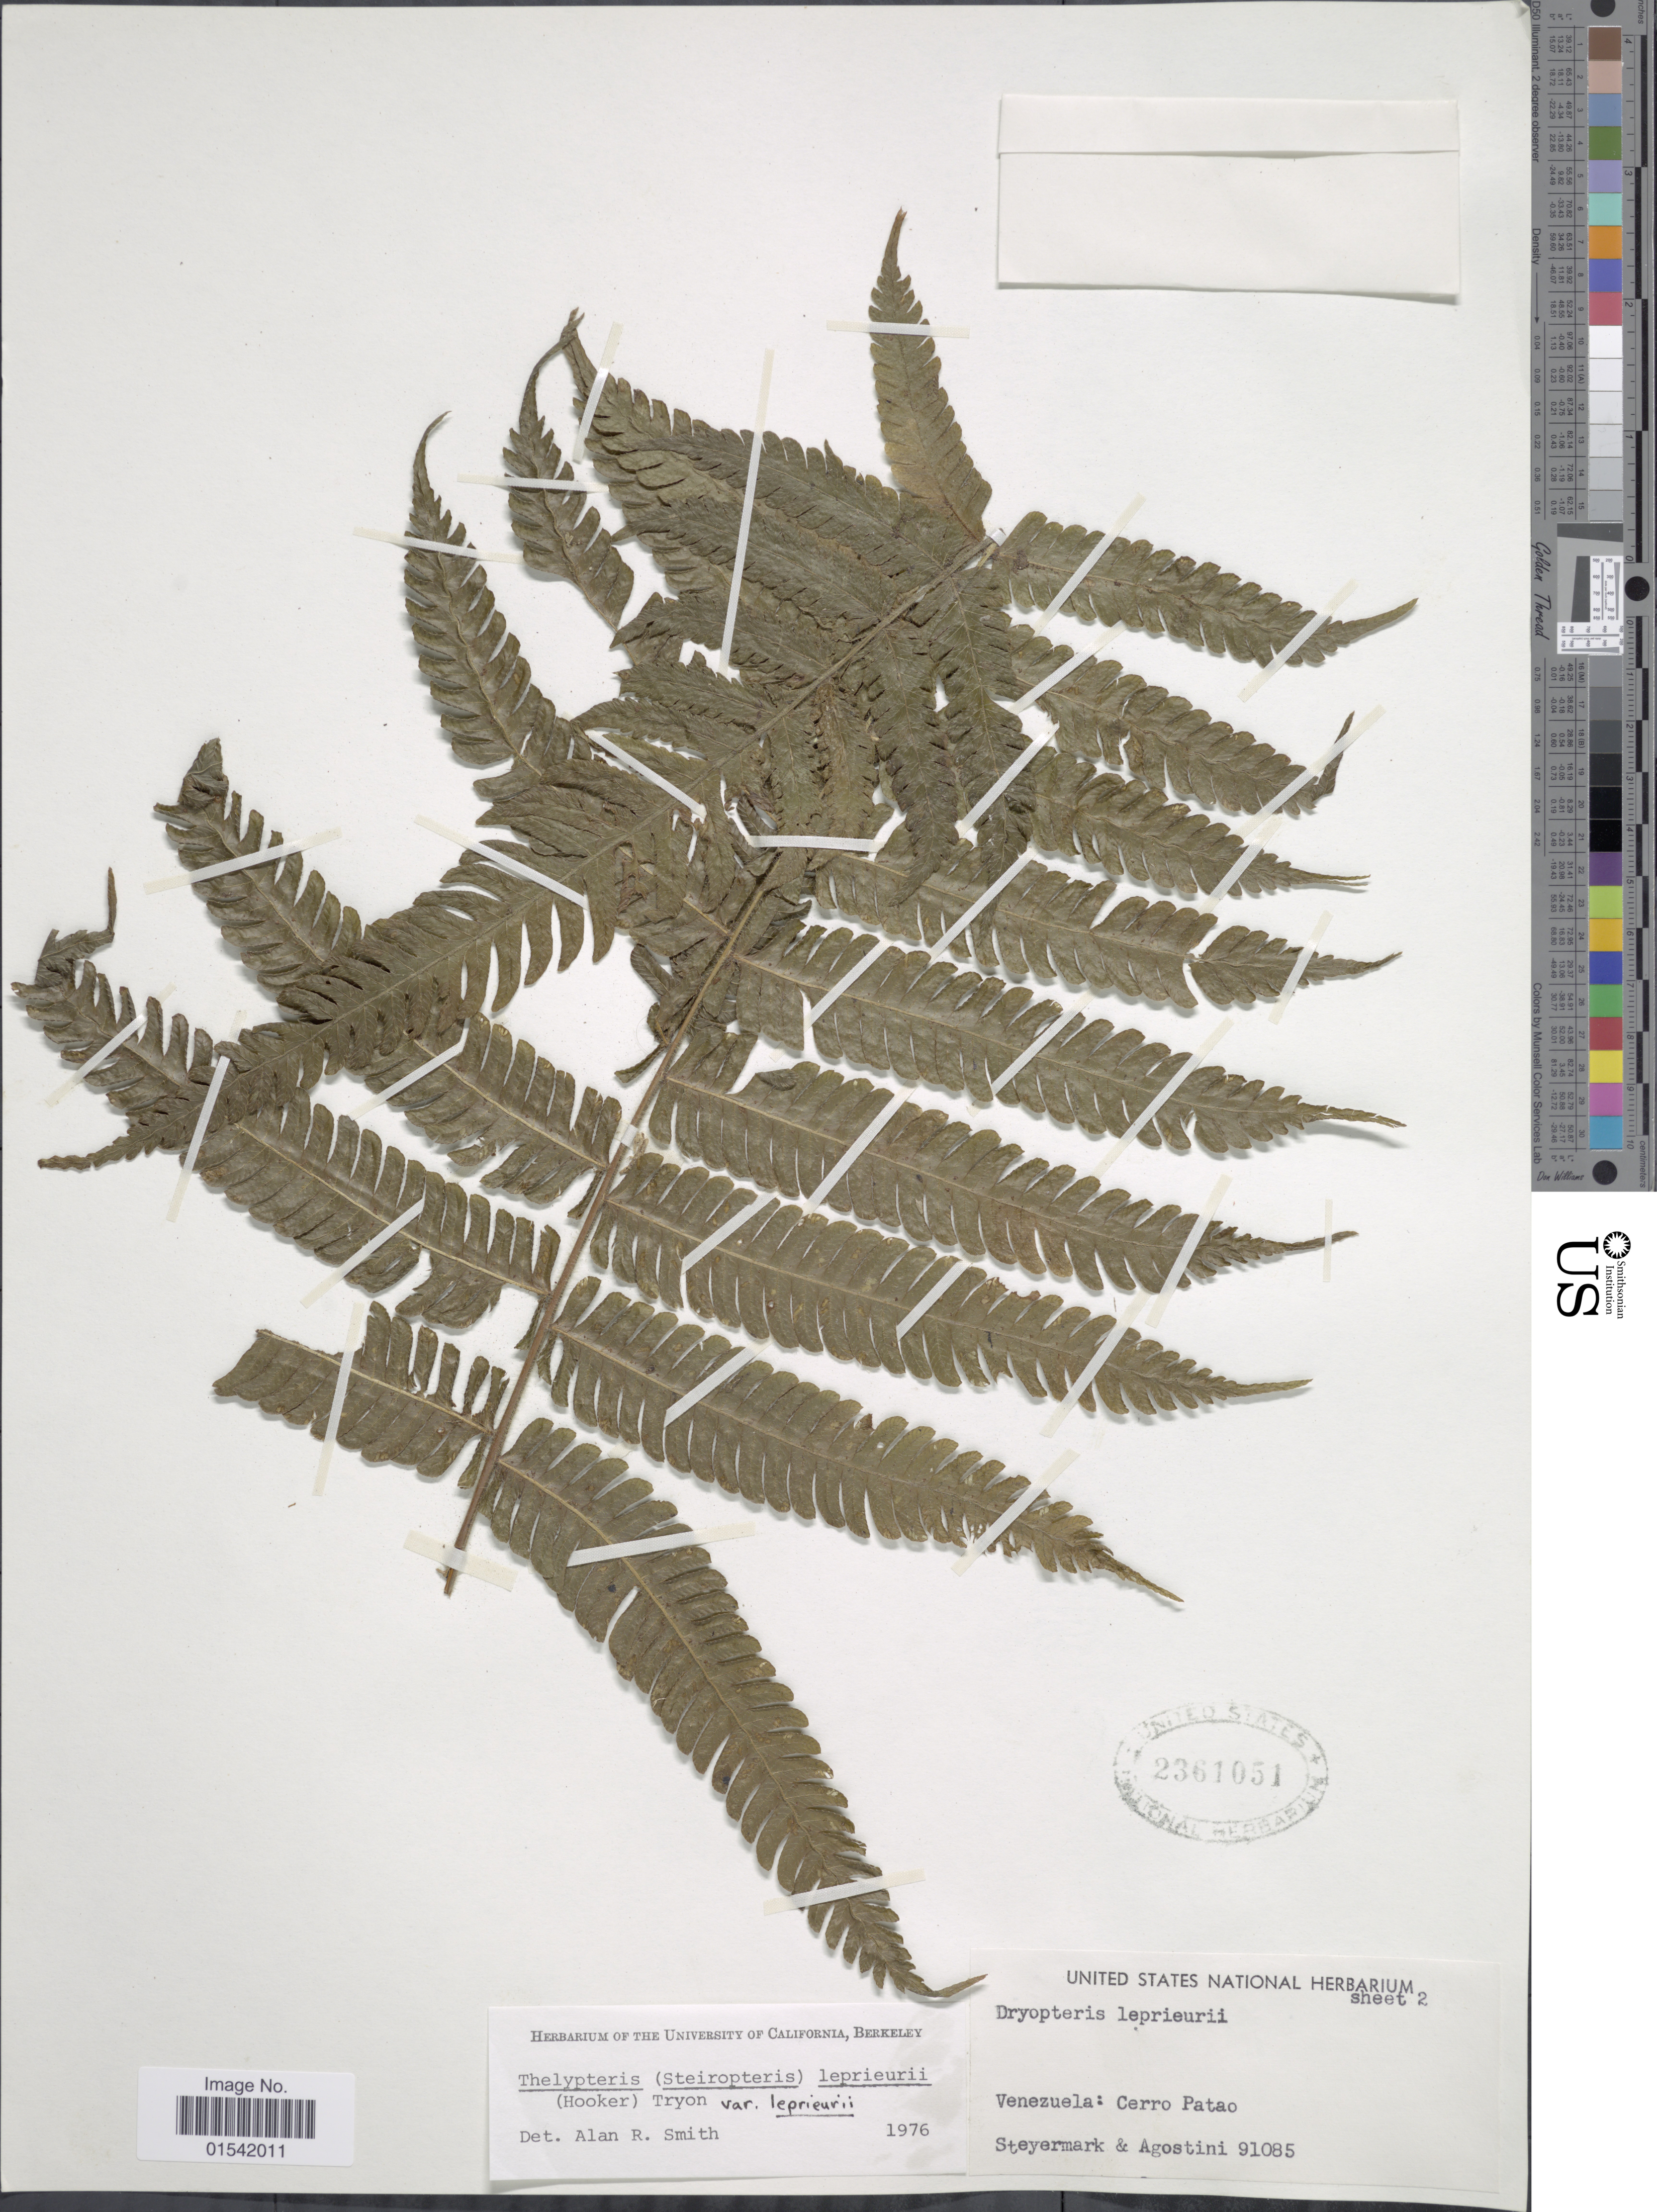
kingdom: Plantae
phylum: Tracheophyta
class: Polypodiopsida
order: Polypodiales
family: Thelypteridaceae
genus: Steiropteris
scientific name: Steiropteris leprieurii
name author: (Hook. f.) Pic. Serm.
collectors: J. Steyermark & Agostini, --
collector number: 91085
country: Venezuela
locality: Cerro Patao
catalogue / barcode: US 2361051